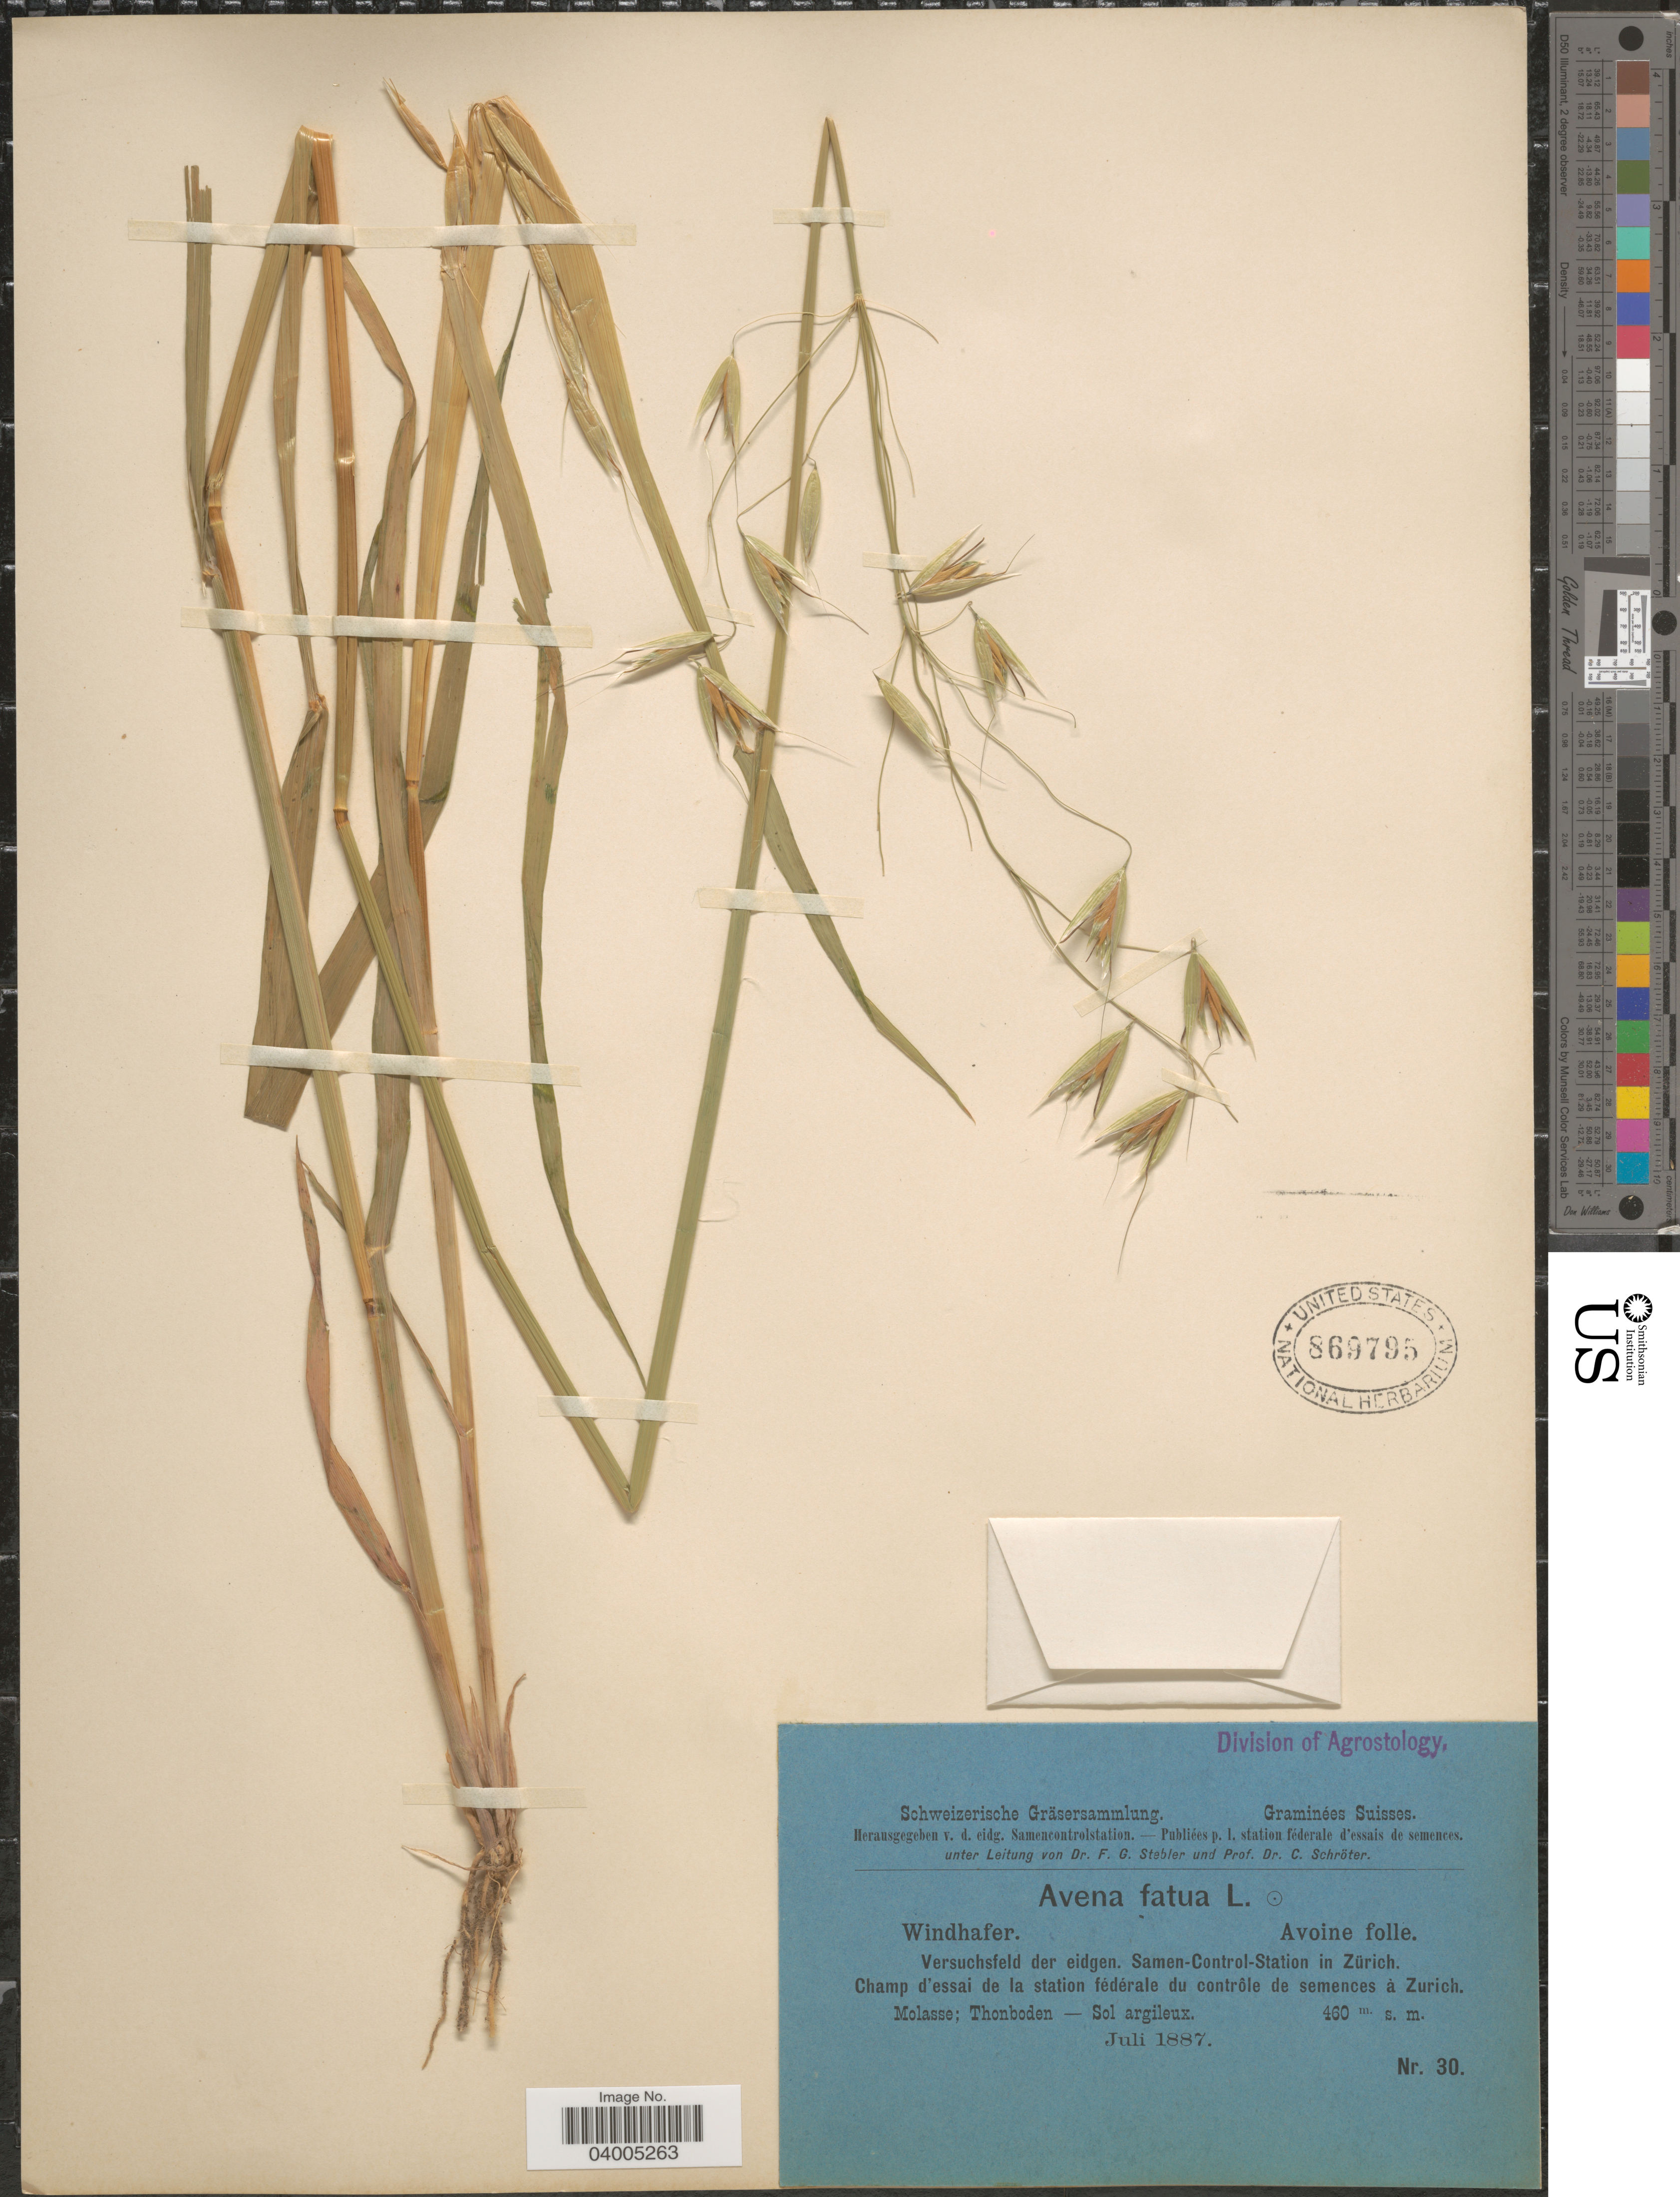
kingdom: Plantae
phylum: Tracheophyta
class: Liliopsida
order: Poales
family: Poaceae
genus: Avena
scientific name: Avena fatua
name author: L.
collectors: Stebler, F.G. & Schröter, C.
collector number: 30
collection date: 1887-07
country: Switzerland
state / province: Zurich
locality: Suisses. Versuchsfeld der eidgen. Samen-Control-Station in Zürich. Champ d'essai de la station fédérale du contrôle de semences à Zurich. Molasse; Thonboden.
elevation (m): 460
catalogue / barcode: US 869795